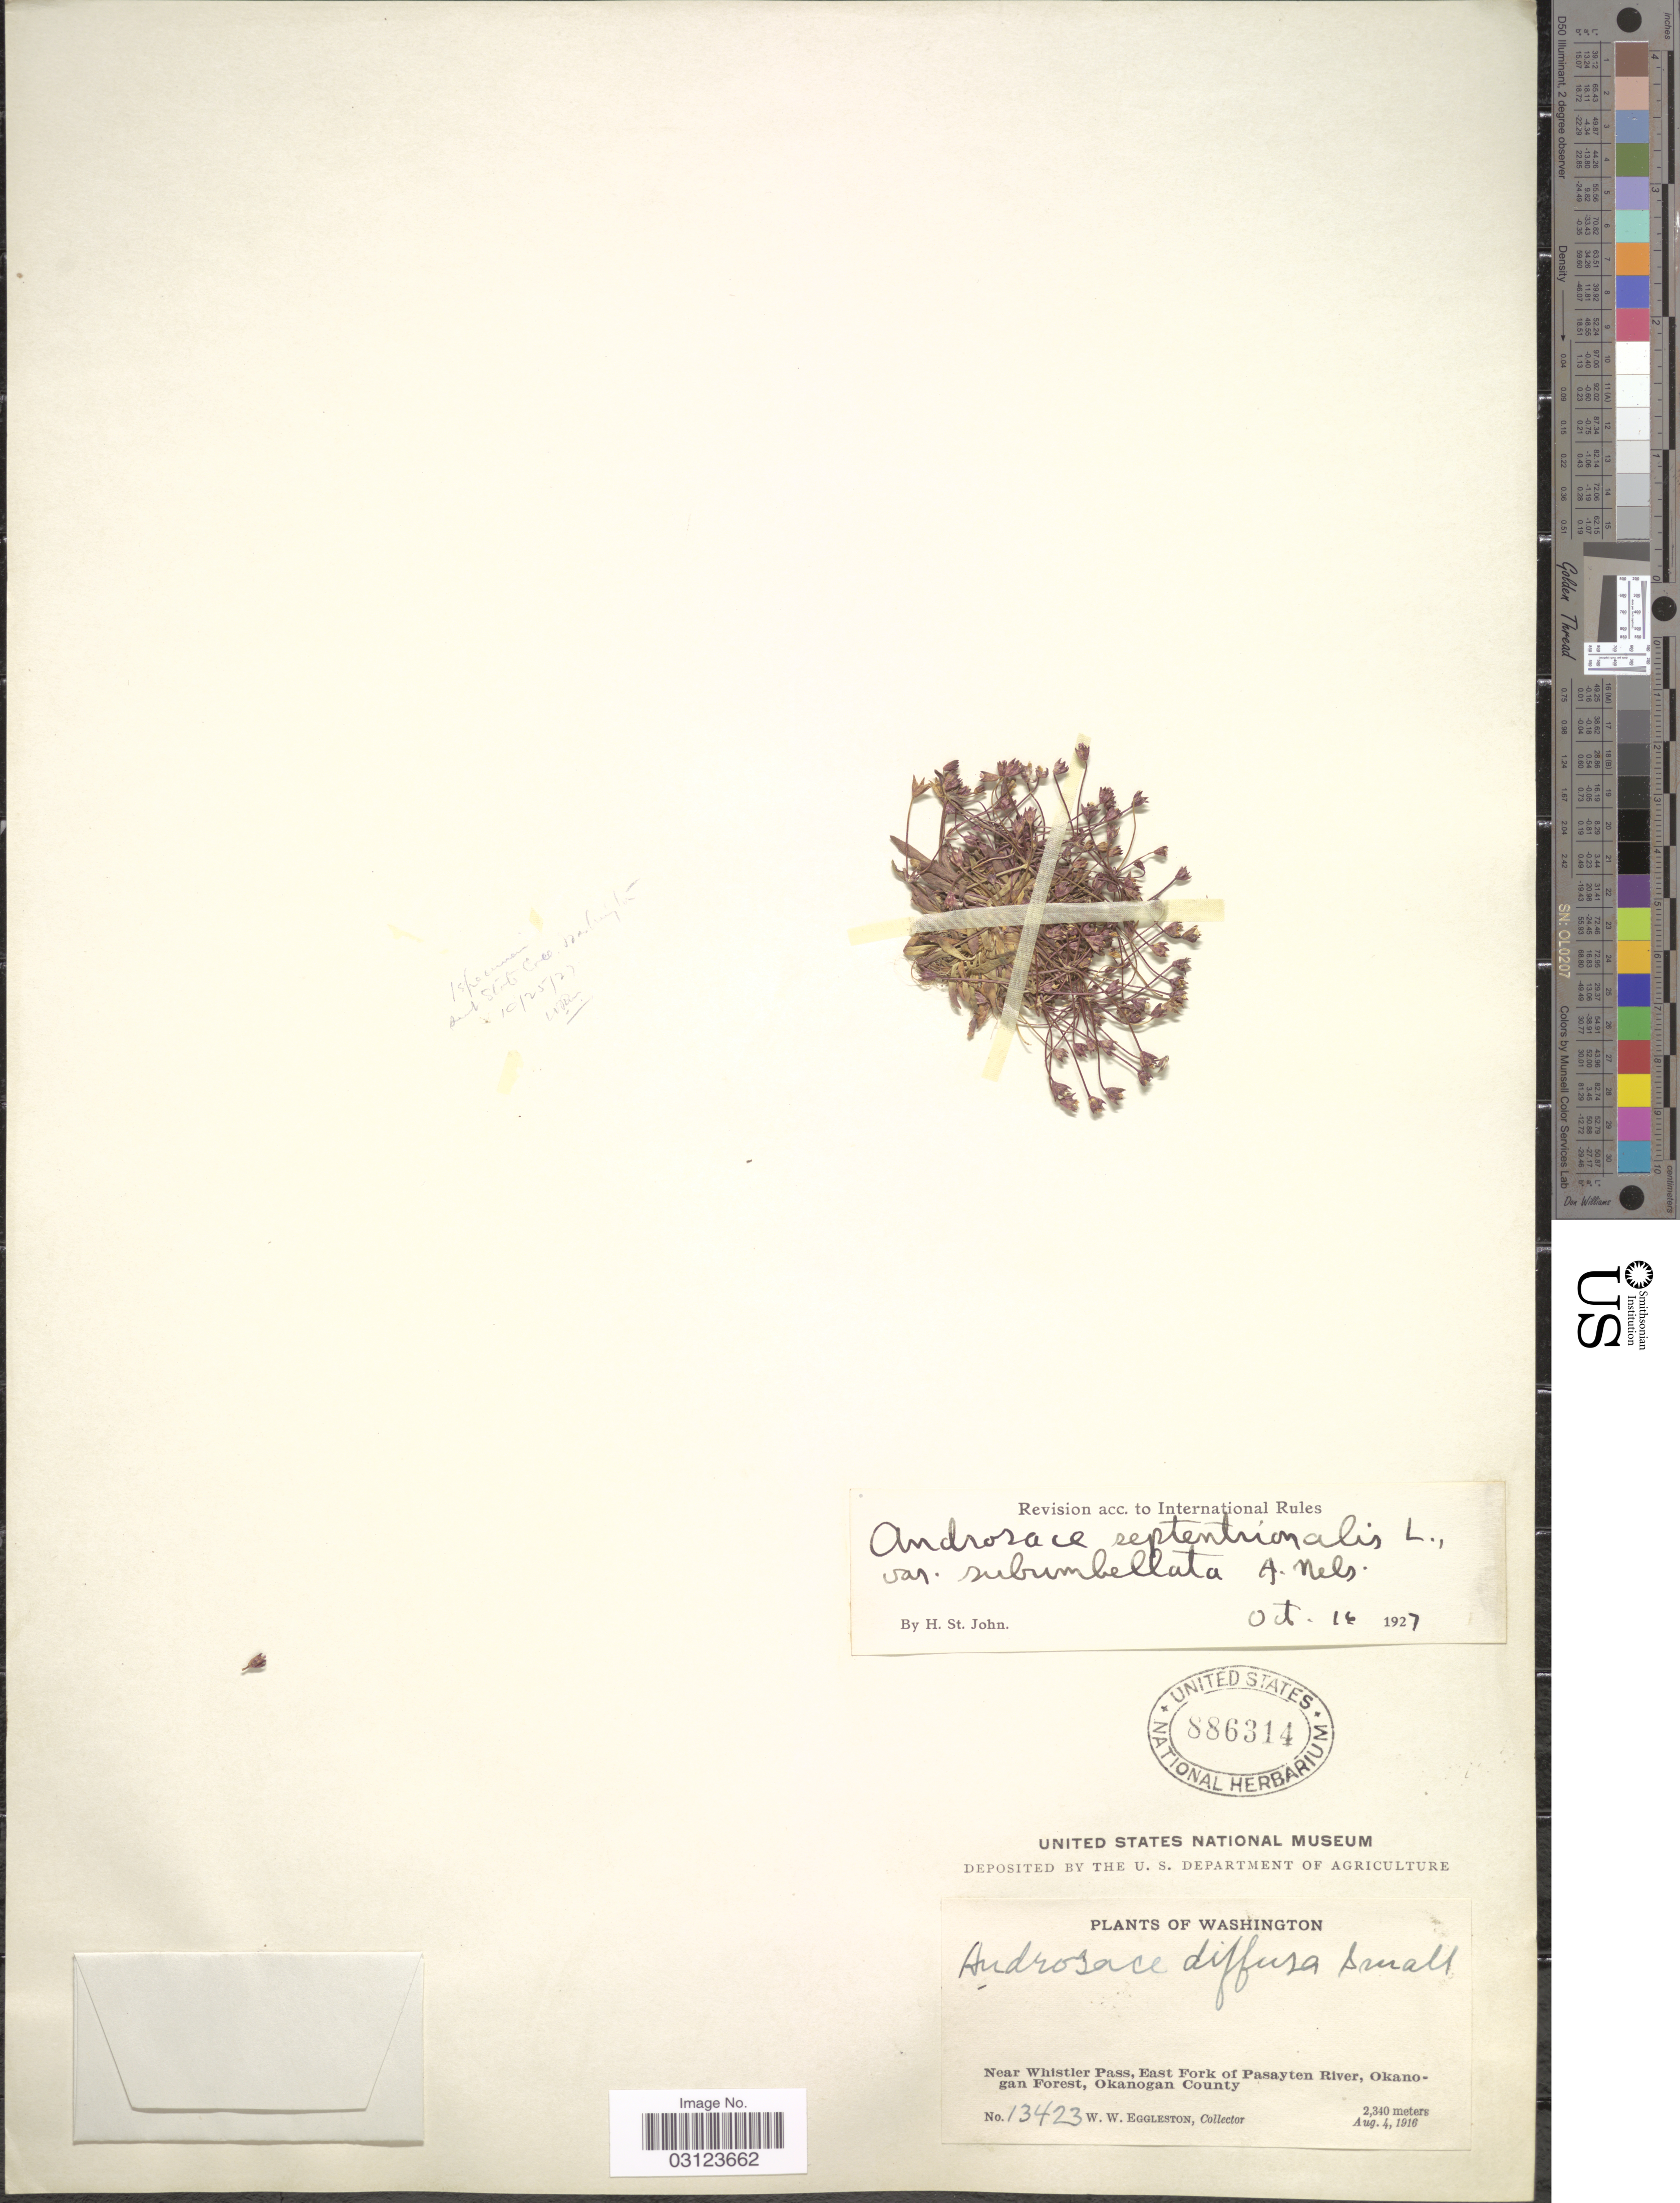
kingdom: Plantae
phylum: Tracheophyta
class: Magnoliopsida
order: Ericales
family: Primulaceae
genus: Androsace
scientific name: Androsace septentrionalis subsp. subumbellata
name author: (A. Nelson) G.T. Robbins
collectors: W. W. Eggleston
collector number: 13423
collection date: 1916-08-04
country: United States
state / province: Washington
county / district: Okanogan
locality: Near Whistler Pass, East Fork of Pasayten River, Okanogan Forest, Okanogan County.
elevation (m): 2340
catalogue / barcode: US 886314